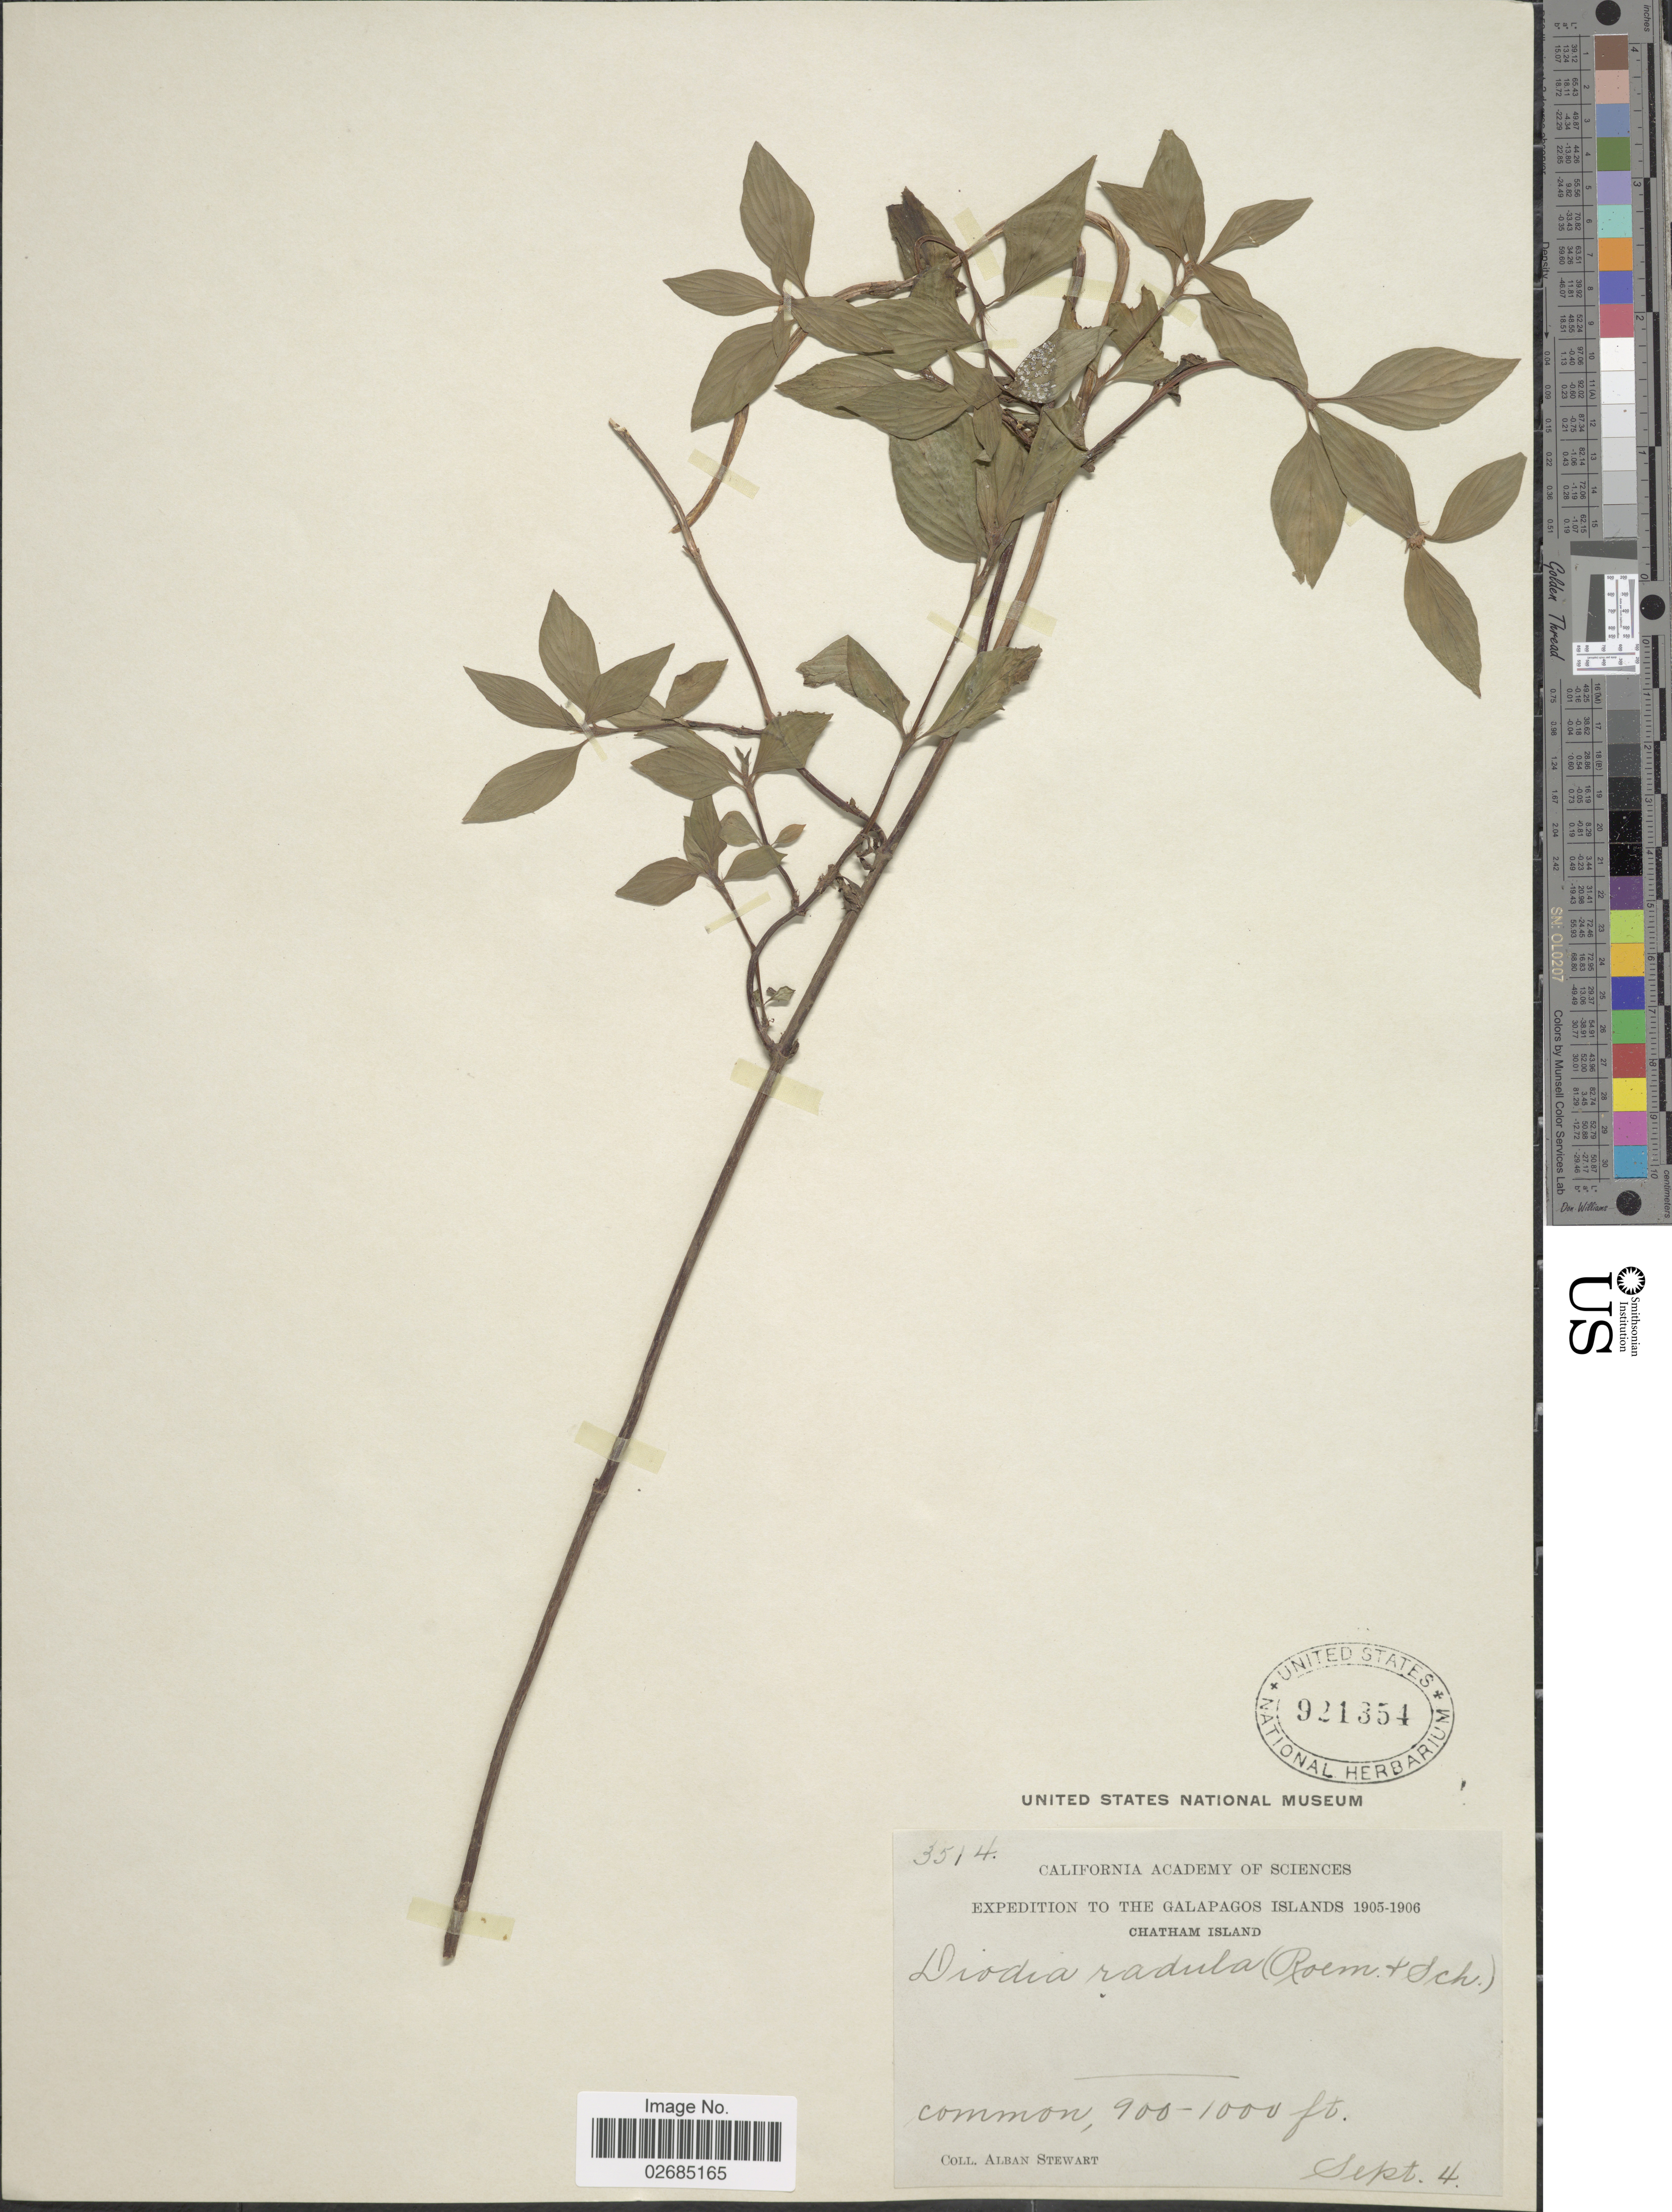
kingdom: Plantae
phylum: Tracheophyta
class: Magnoliopsida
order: Gentianales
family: Rubiaceae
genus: Diodia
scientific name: Diodia radula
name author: (Willd.) Cham. & Schltdl.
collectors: A. Stewart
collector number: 3514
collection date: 1905-09-04/1906-09-04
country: Ecuador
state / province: Colón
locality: Galapagos Islands. Chatham Island.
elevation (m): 274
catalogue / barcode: US 921354